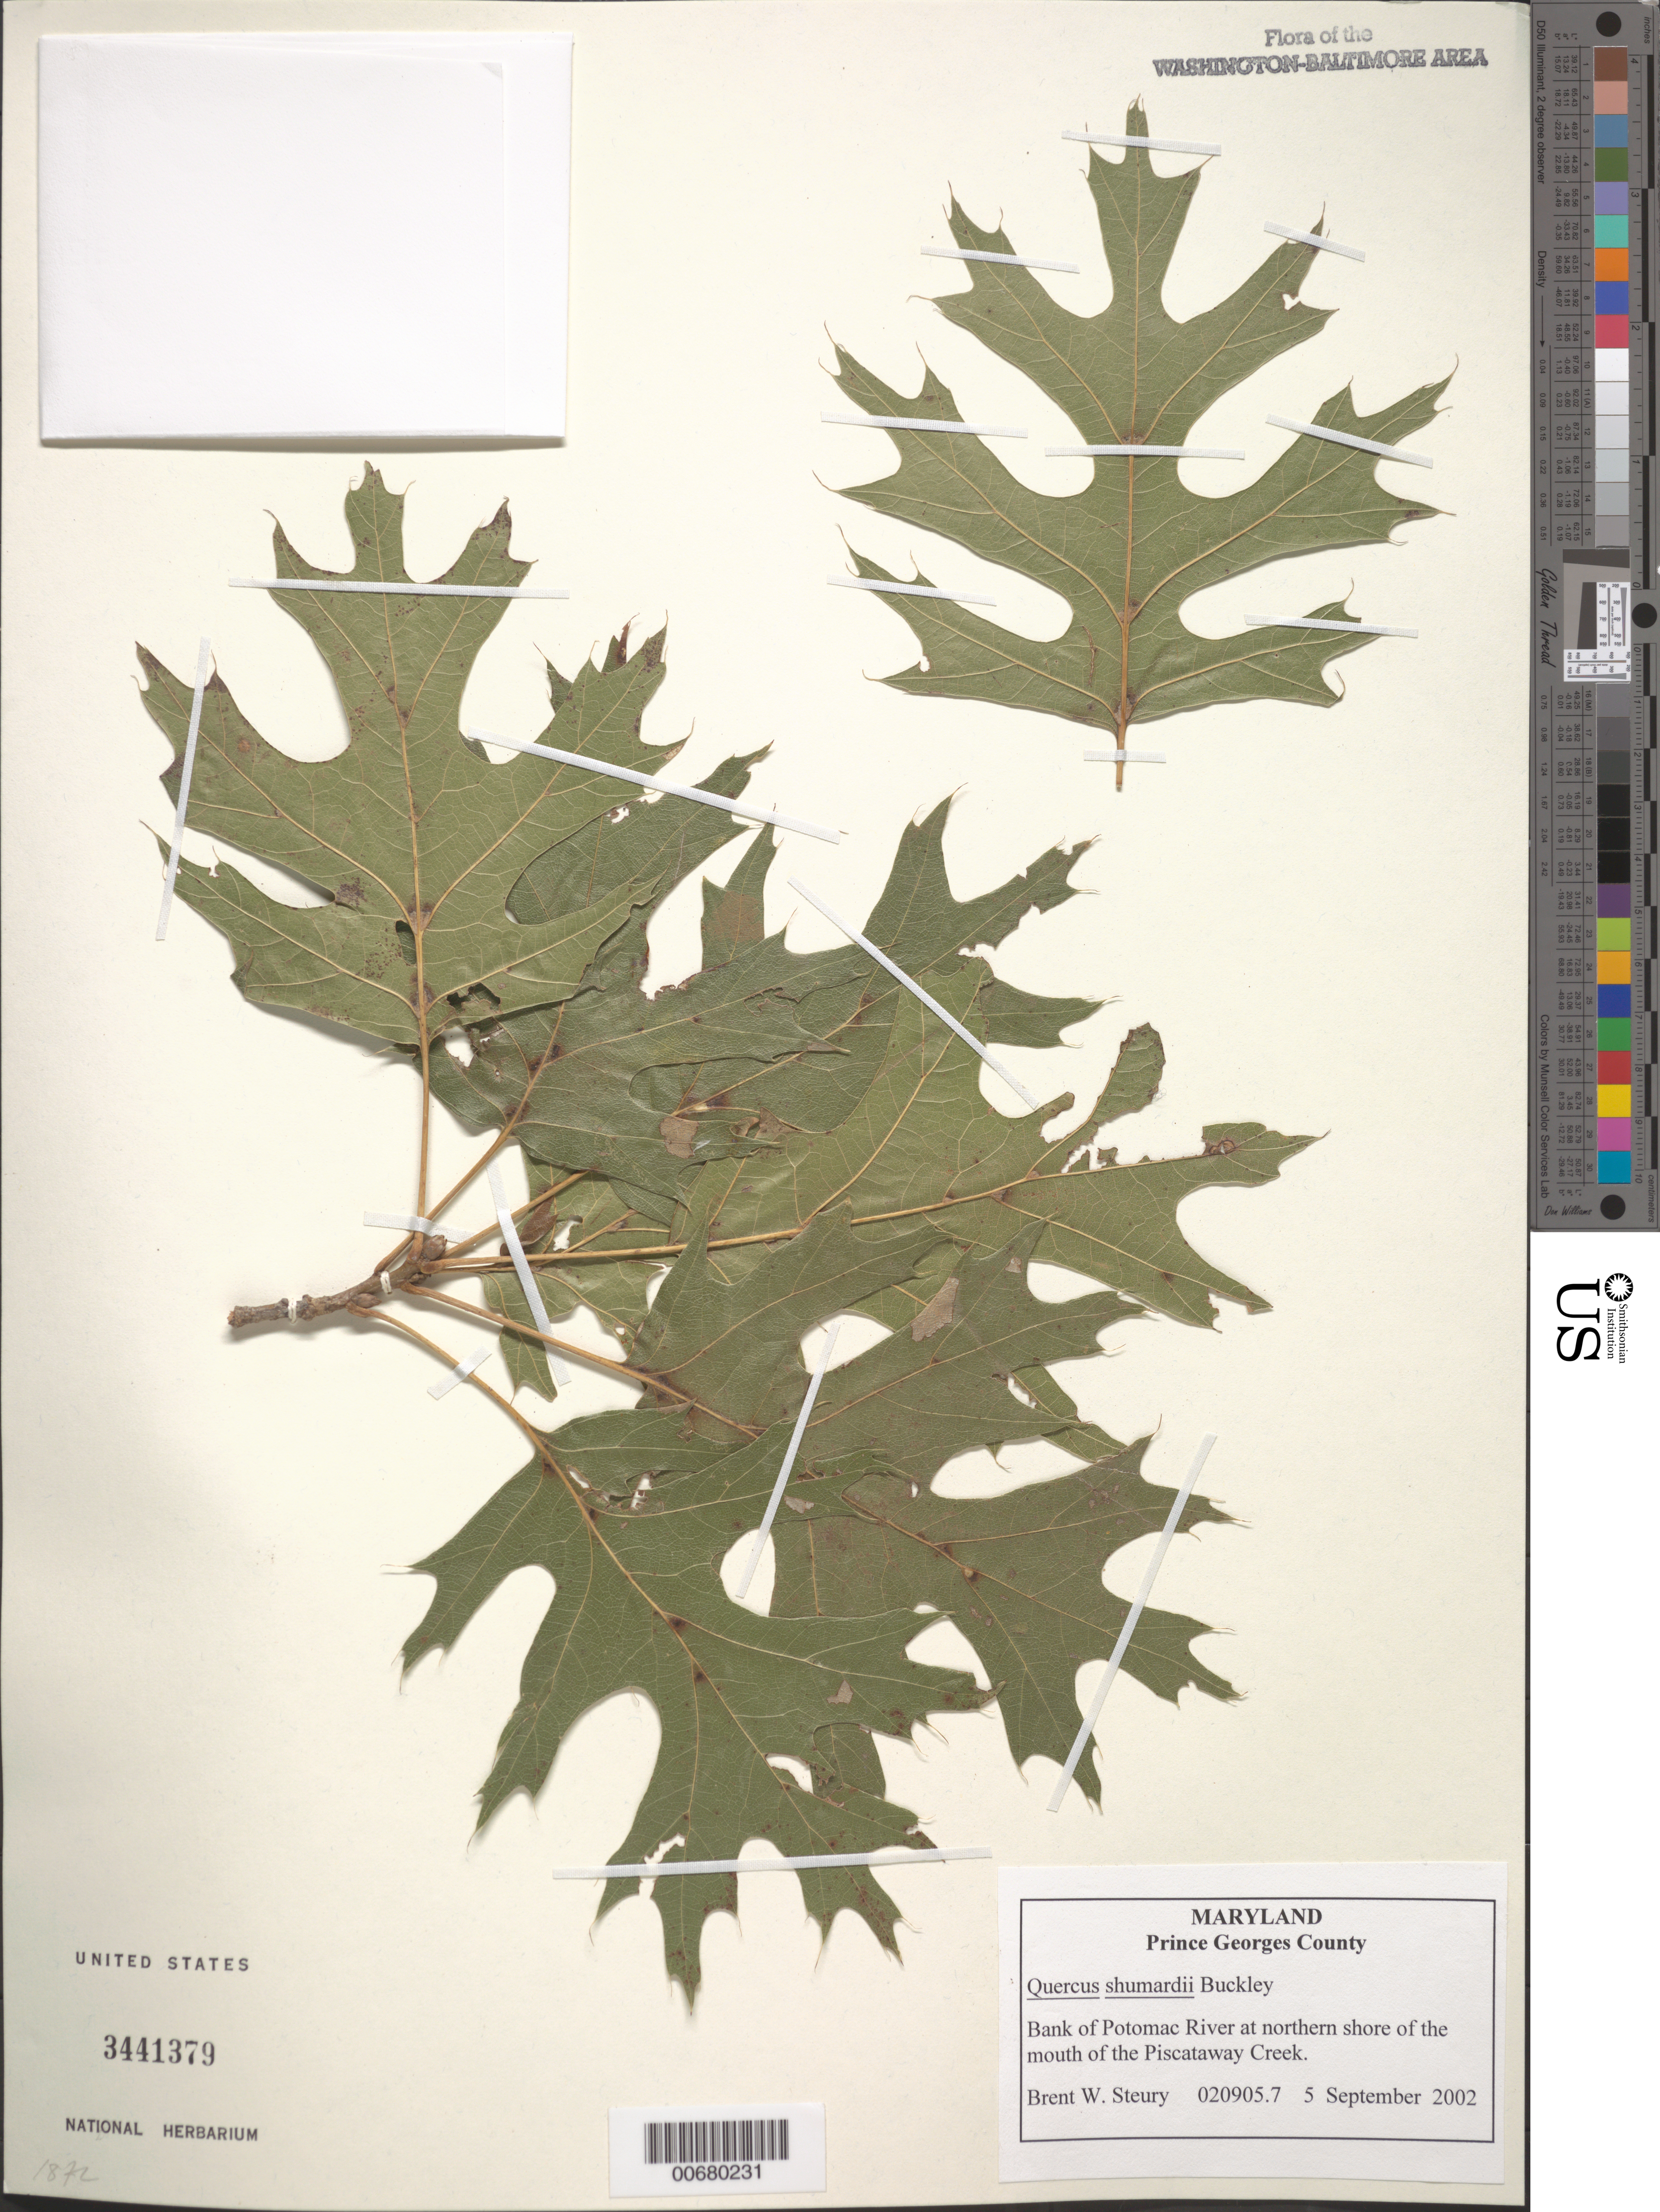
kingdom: Plantae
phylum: Tracheophyta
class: Magnoliopsida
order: Fagales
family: Fagaceae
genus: Quercus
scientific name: Quercus shumardii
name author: Buckley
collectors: B. Steury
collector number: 020905.7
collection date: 2002-09-05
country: United States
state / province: Maryland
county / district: Prince George's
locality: Bank of Potomac River at northern shore of the mouth of the Piscataway Creek.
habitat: Bank of river.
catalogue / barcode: US 3441379